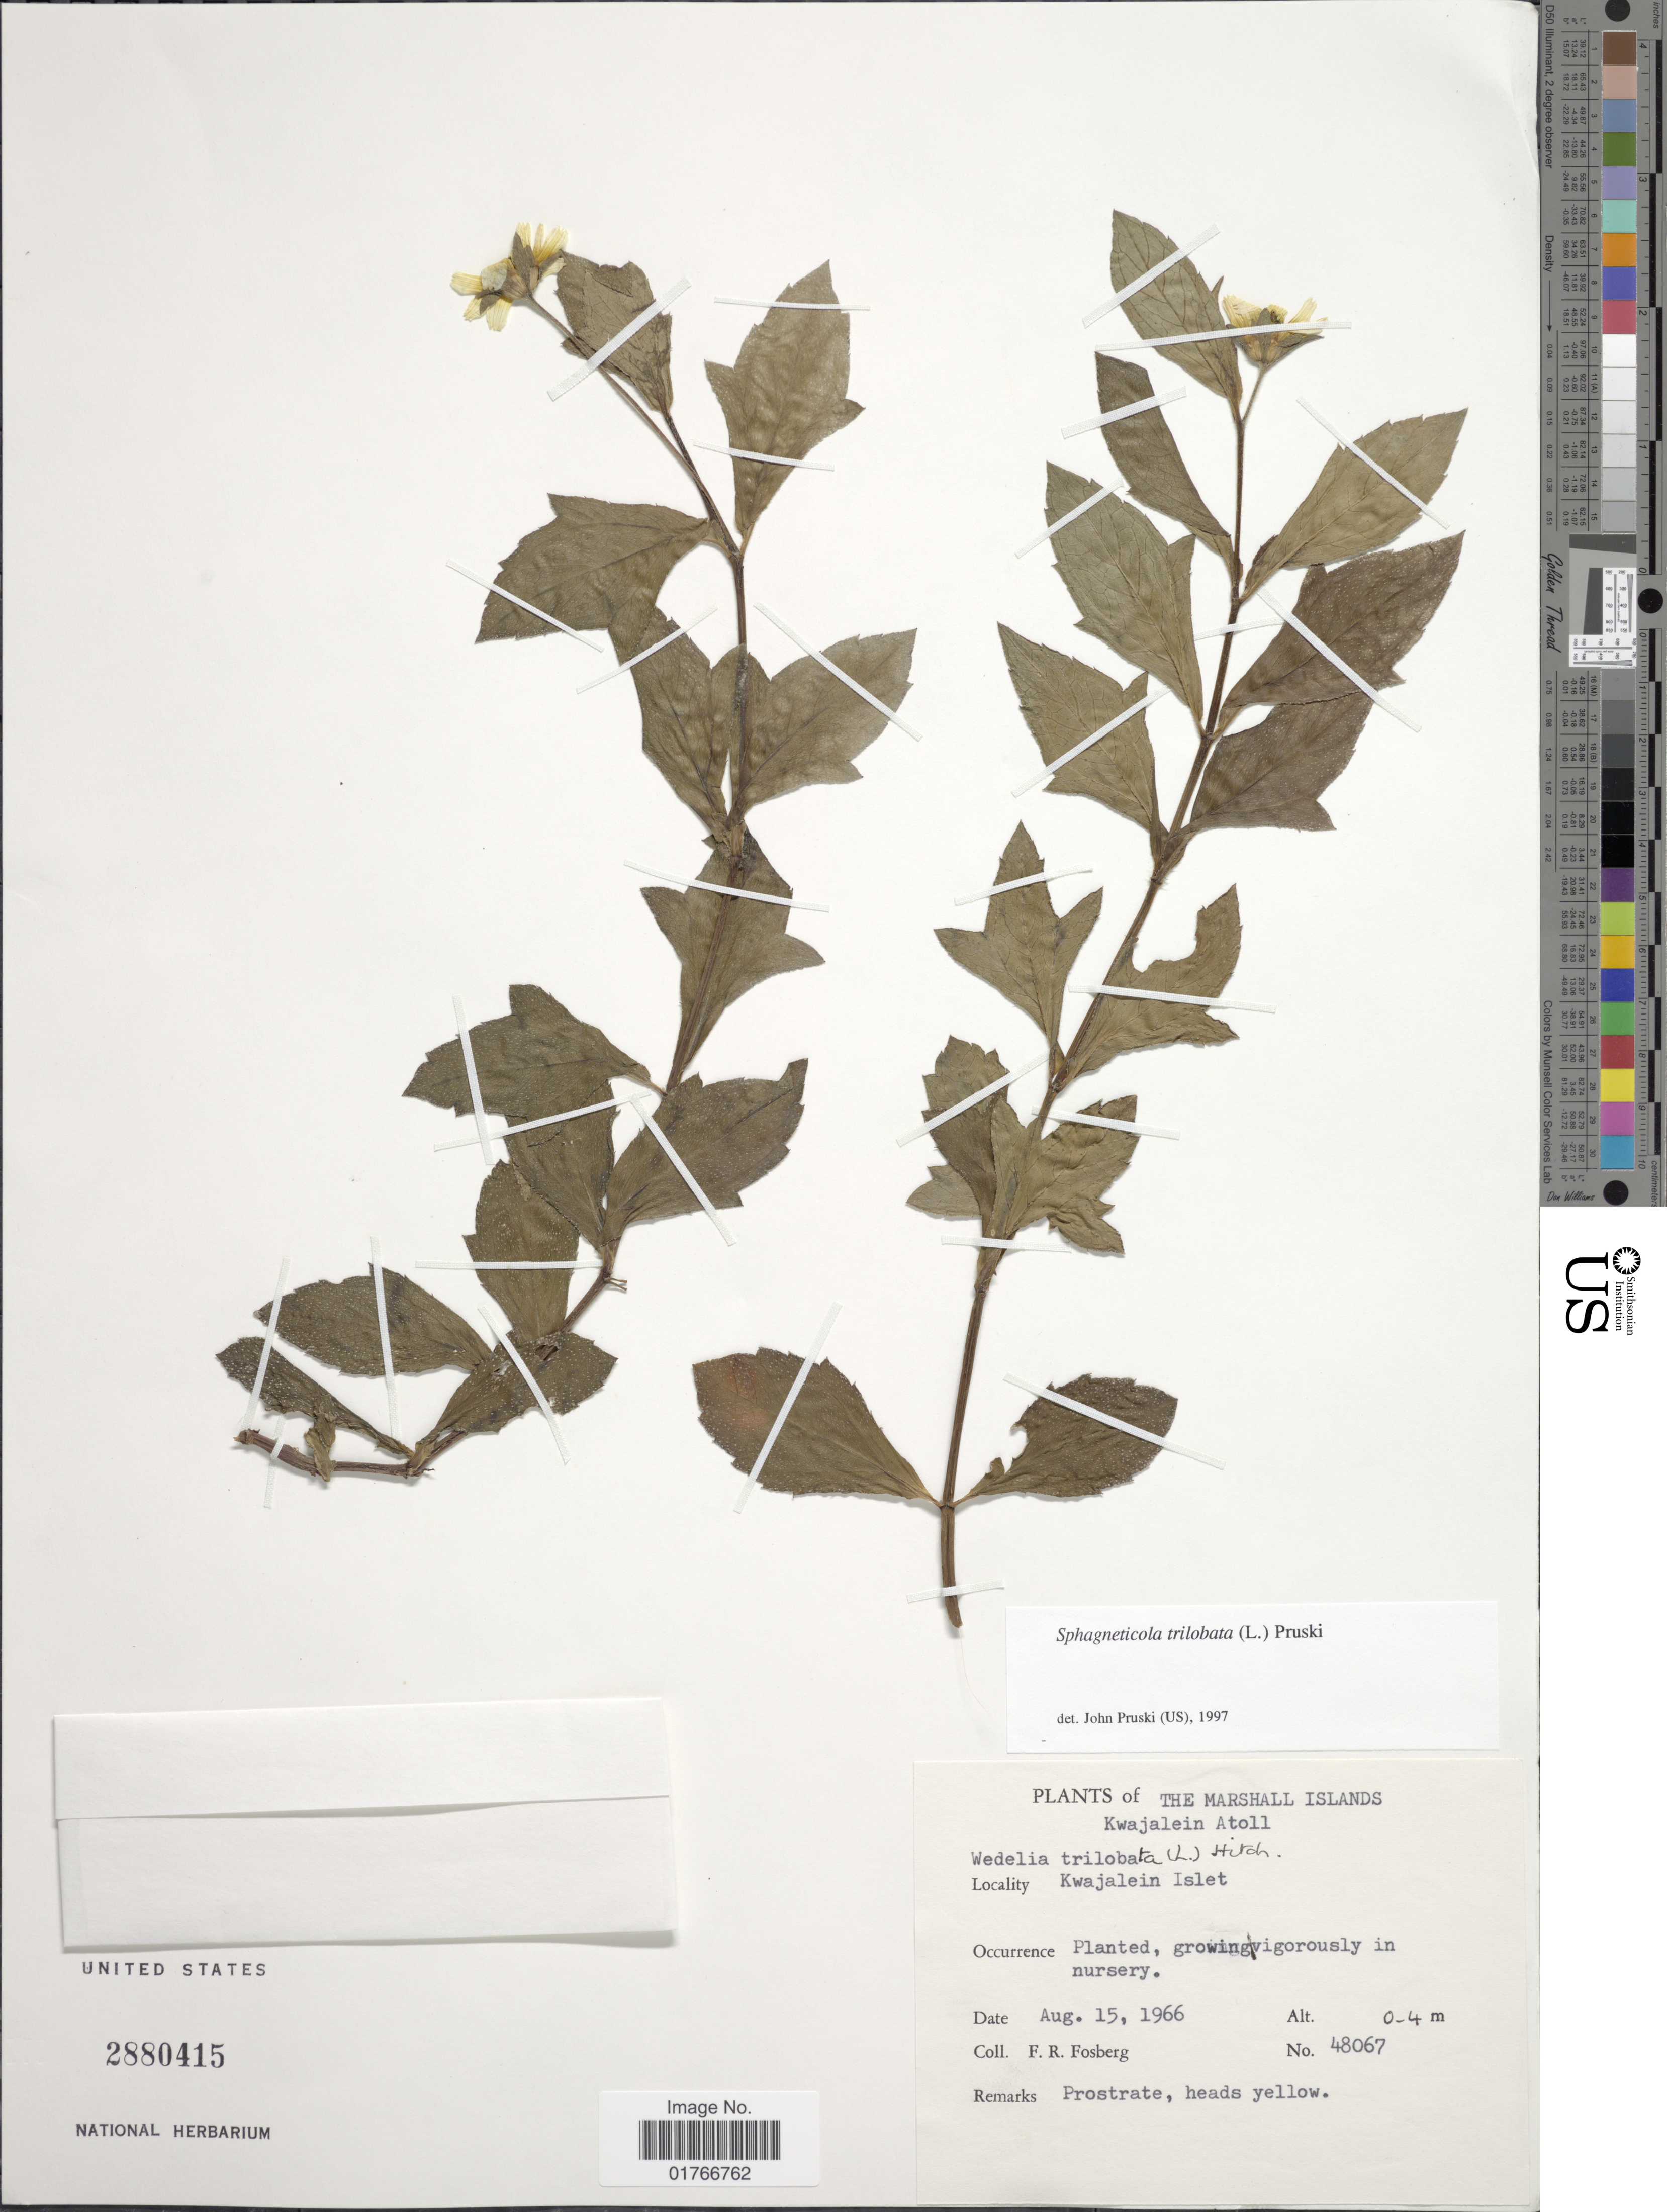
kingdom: Plantae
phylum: Tracheophyta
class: Magnoliopsida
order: Asterales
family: Asteraceae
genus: Sphagneticola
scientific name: Sphagneticola trilobata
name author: (L.) Pruski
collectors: F. R. Fosberg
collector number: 48067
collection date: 1966-08-15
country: Marshall Islands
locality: The Marshall Islands, Kwajalein Atoll, Kwajalein Islet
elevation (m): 0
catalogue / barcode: US 2880415